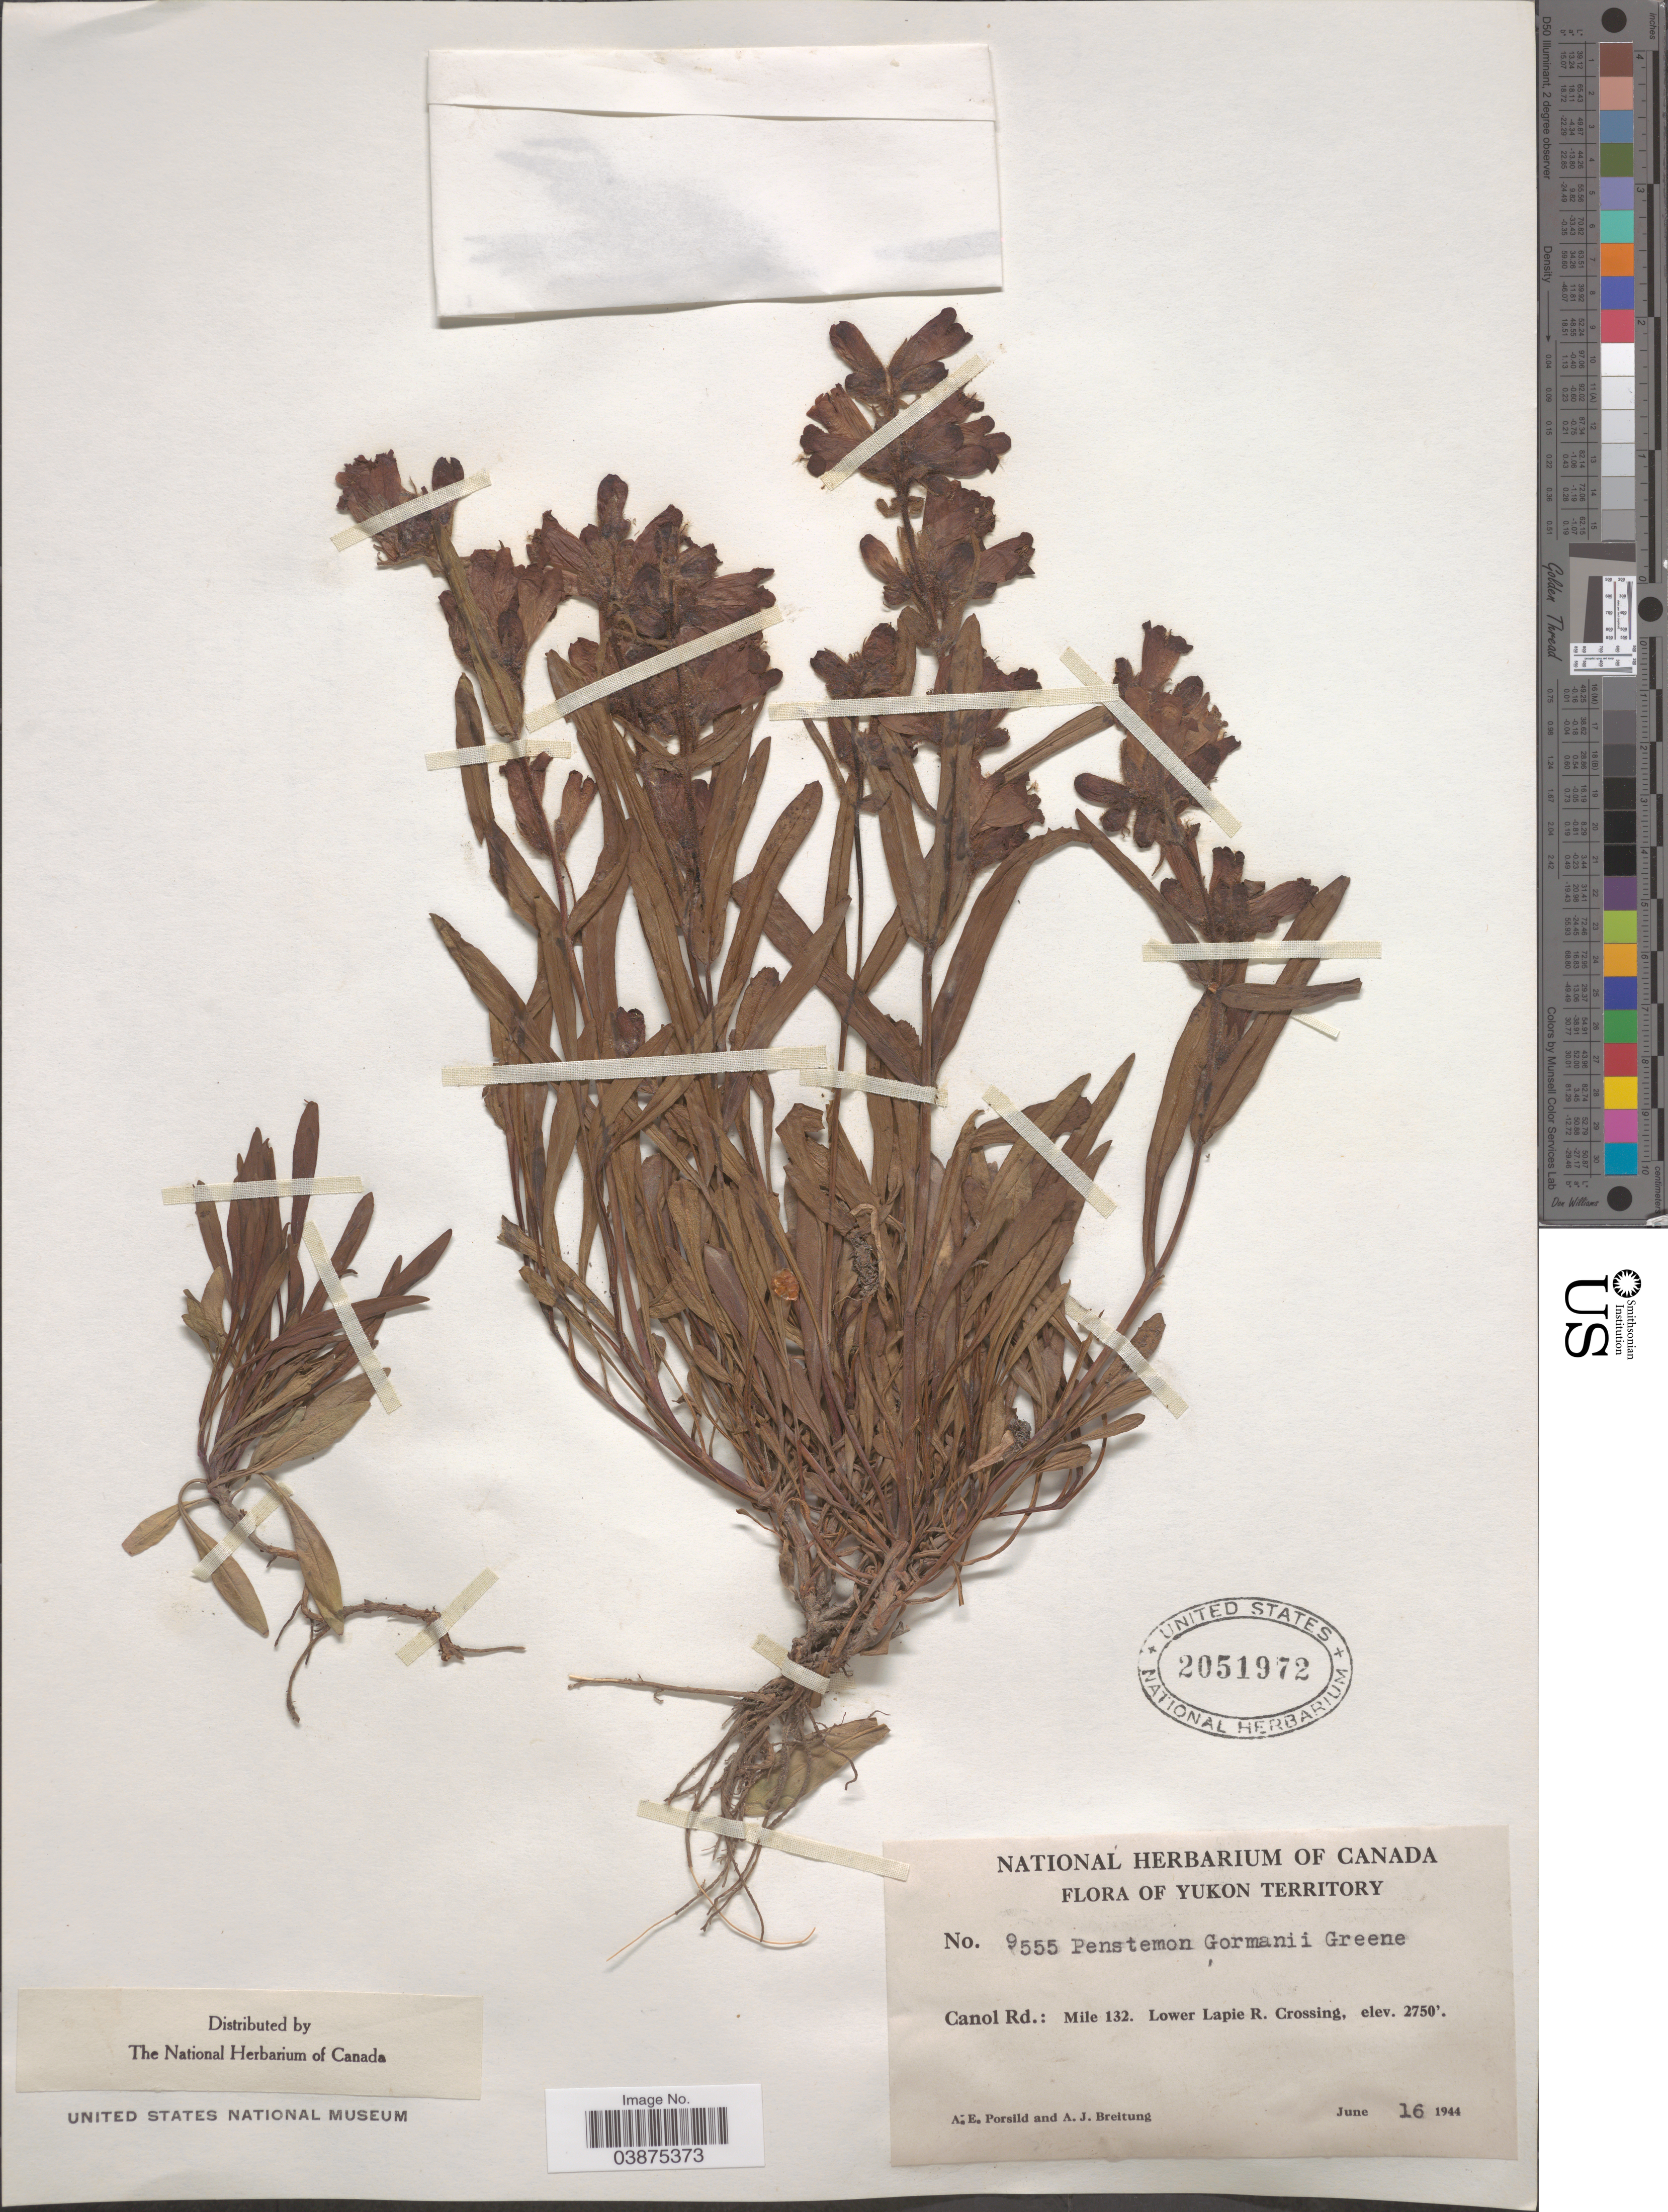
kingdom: Plantae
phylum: Tracheophyta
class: Magnoliopsida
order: Lamiales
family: Plantaginaceae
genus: Penstemon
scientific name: Penstemon gormanii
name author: Greene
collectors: A. E. Porsild & A. Breitung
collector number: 9555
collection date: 1944-06-16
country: Canada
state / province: Yukon Territory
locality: Canol Rd.: Mile 132. Lower Lapie R. Crossing.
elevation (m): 838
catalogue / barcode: US 2051972